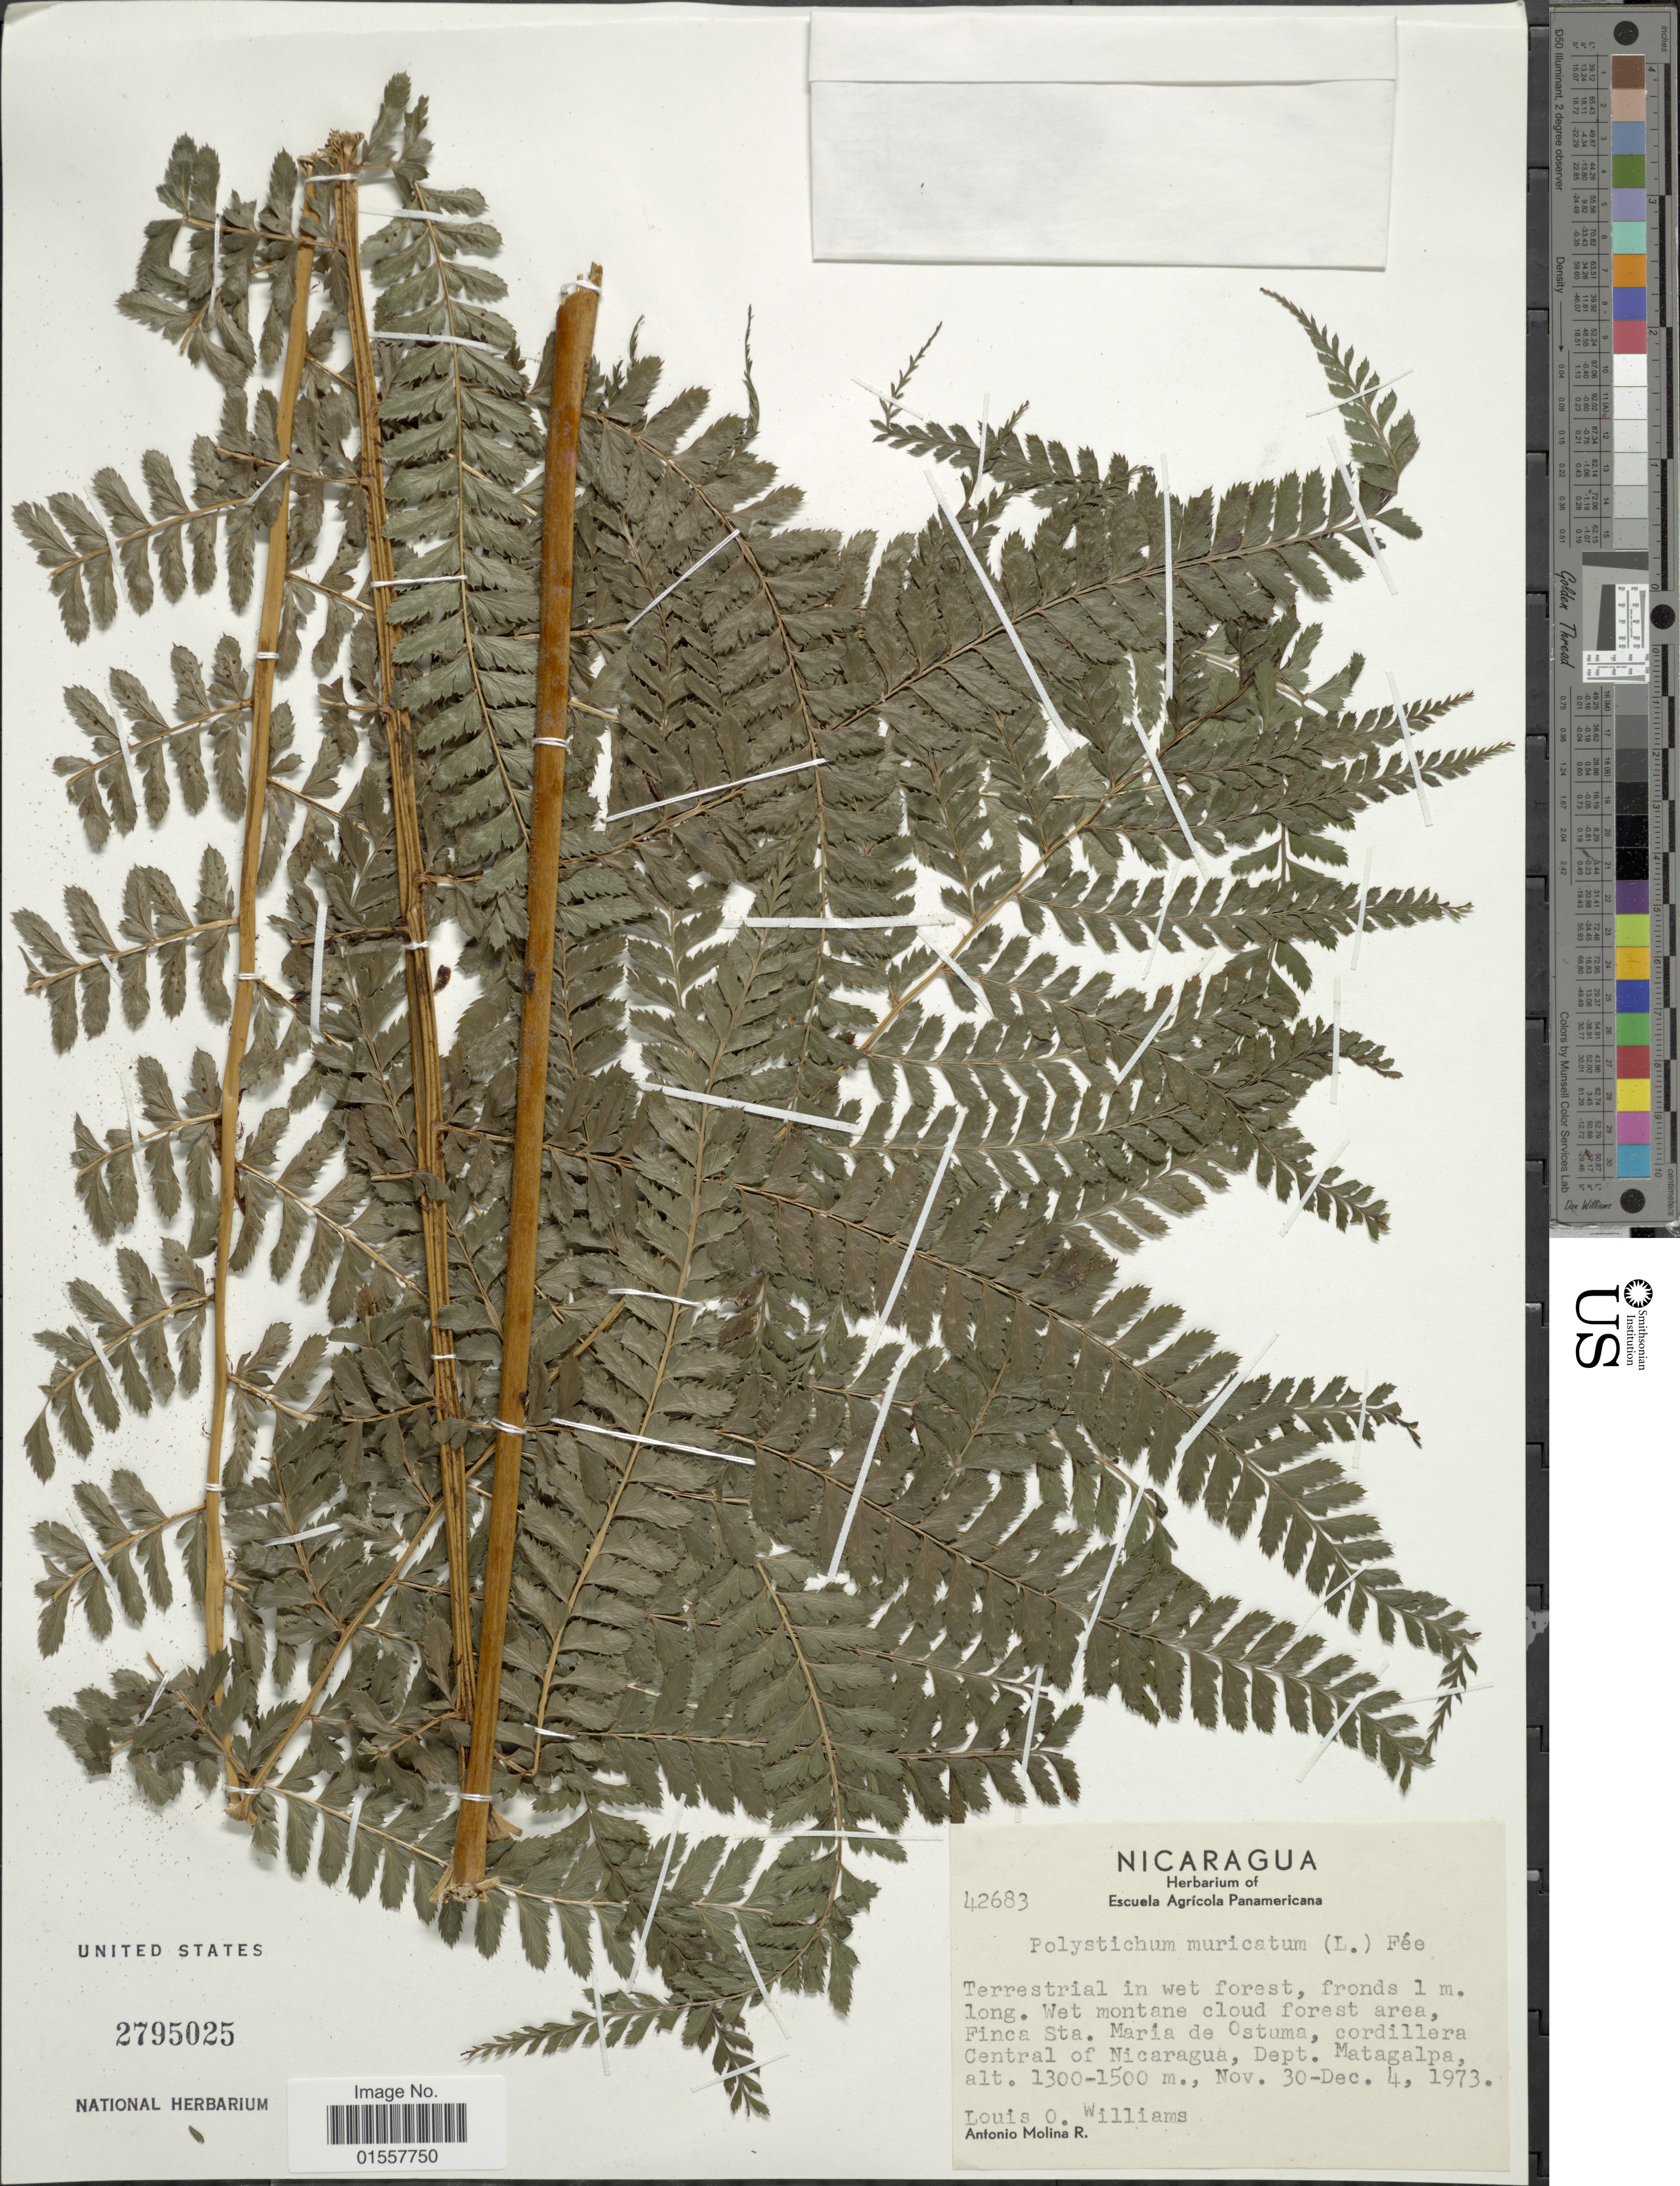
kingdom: Plantae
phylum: Tracheophyta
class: Polypodiopsida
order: Polypodiales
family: Dryopteridaceae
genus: Polystichum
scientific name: Polystichum muricatum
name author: (L.) Fée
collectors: L. O. Williams & A. Molina R.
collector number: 42683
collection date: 1973-11-30/1973-12-04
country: Nicaragua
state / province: Matagalpa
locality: Finca Sta. Maria de Ostuma, cordillera Central of Nicaragua, Dept. Matagalpa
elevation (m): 1300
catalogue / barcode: US 2795025